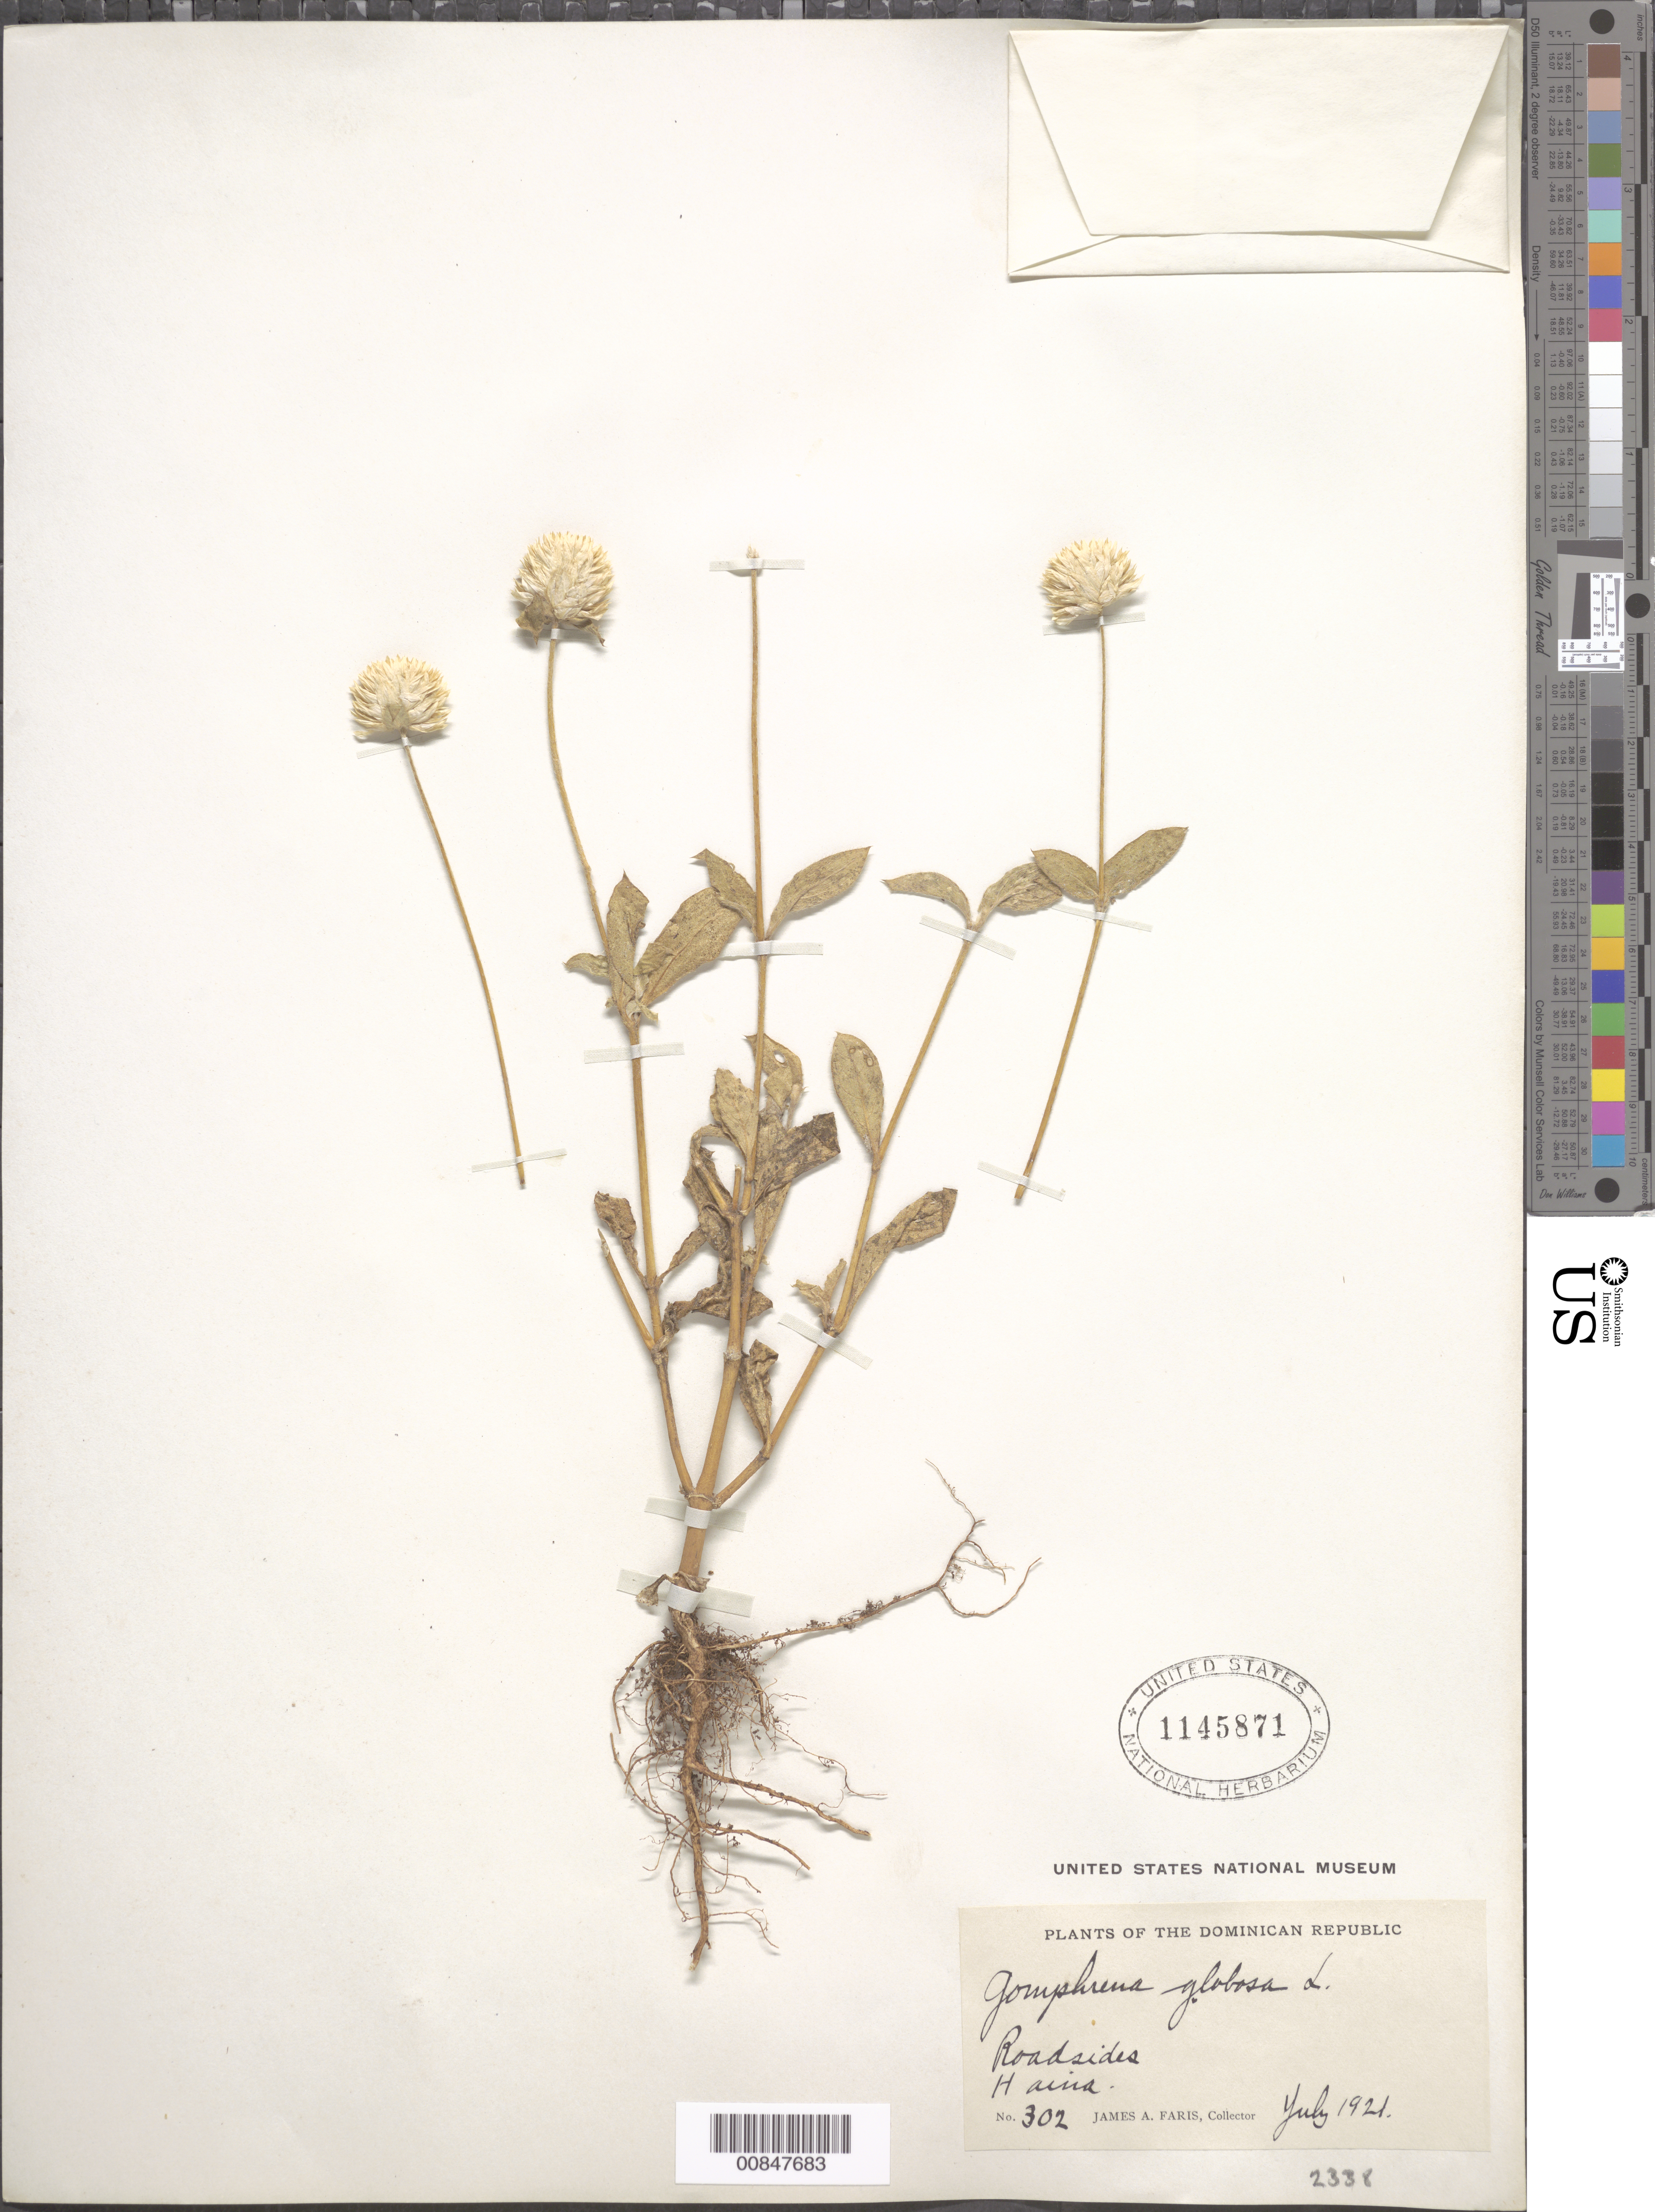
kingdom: Plantae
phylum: Tracheophyta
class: Magnoliopsida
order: Caryophyllales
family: Amaranthaceae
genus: Gomphrena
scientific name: Gomphrena globosa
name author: L.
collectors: J. Faris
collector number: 302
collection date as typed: Jul 1921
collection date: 1921-07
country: Dominican Republic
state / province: San Cristóbal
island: Hispaniola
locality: Haina.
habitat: Roadsides.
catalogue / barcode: US 1145871